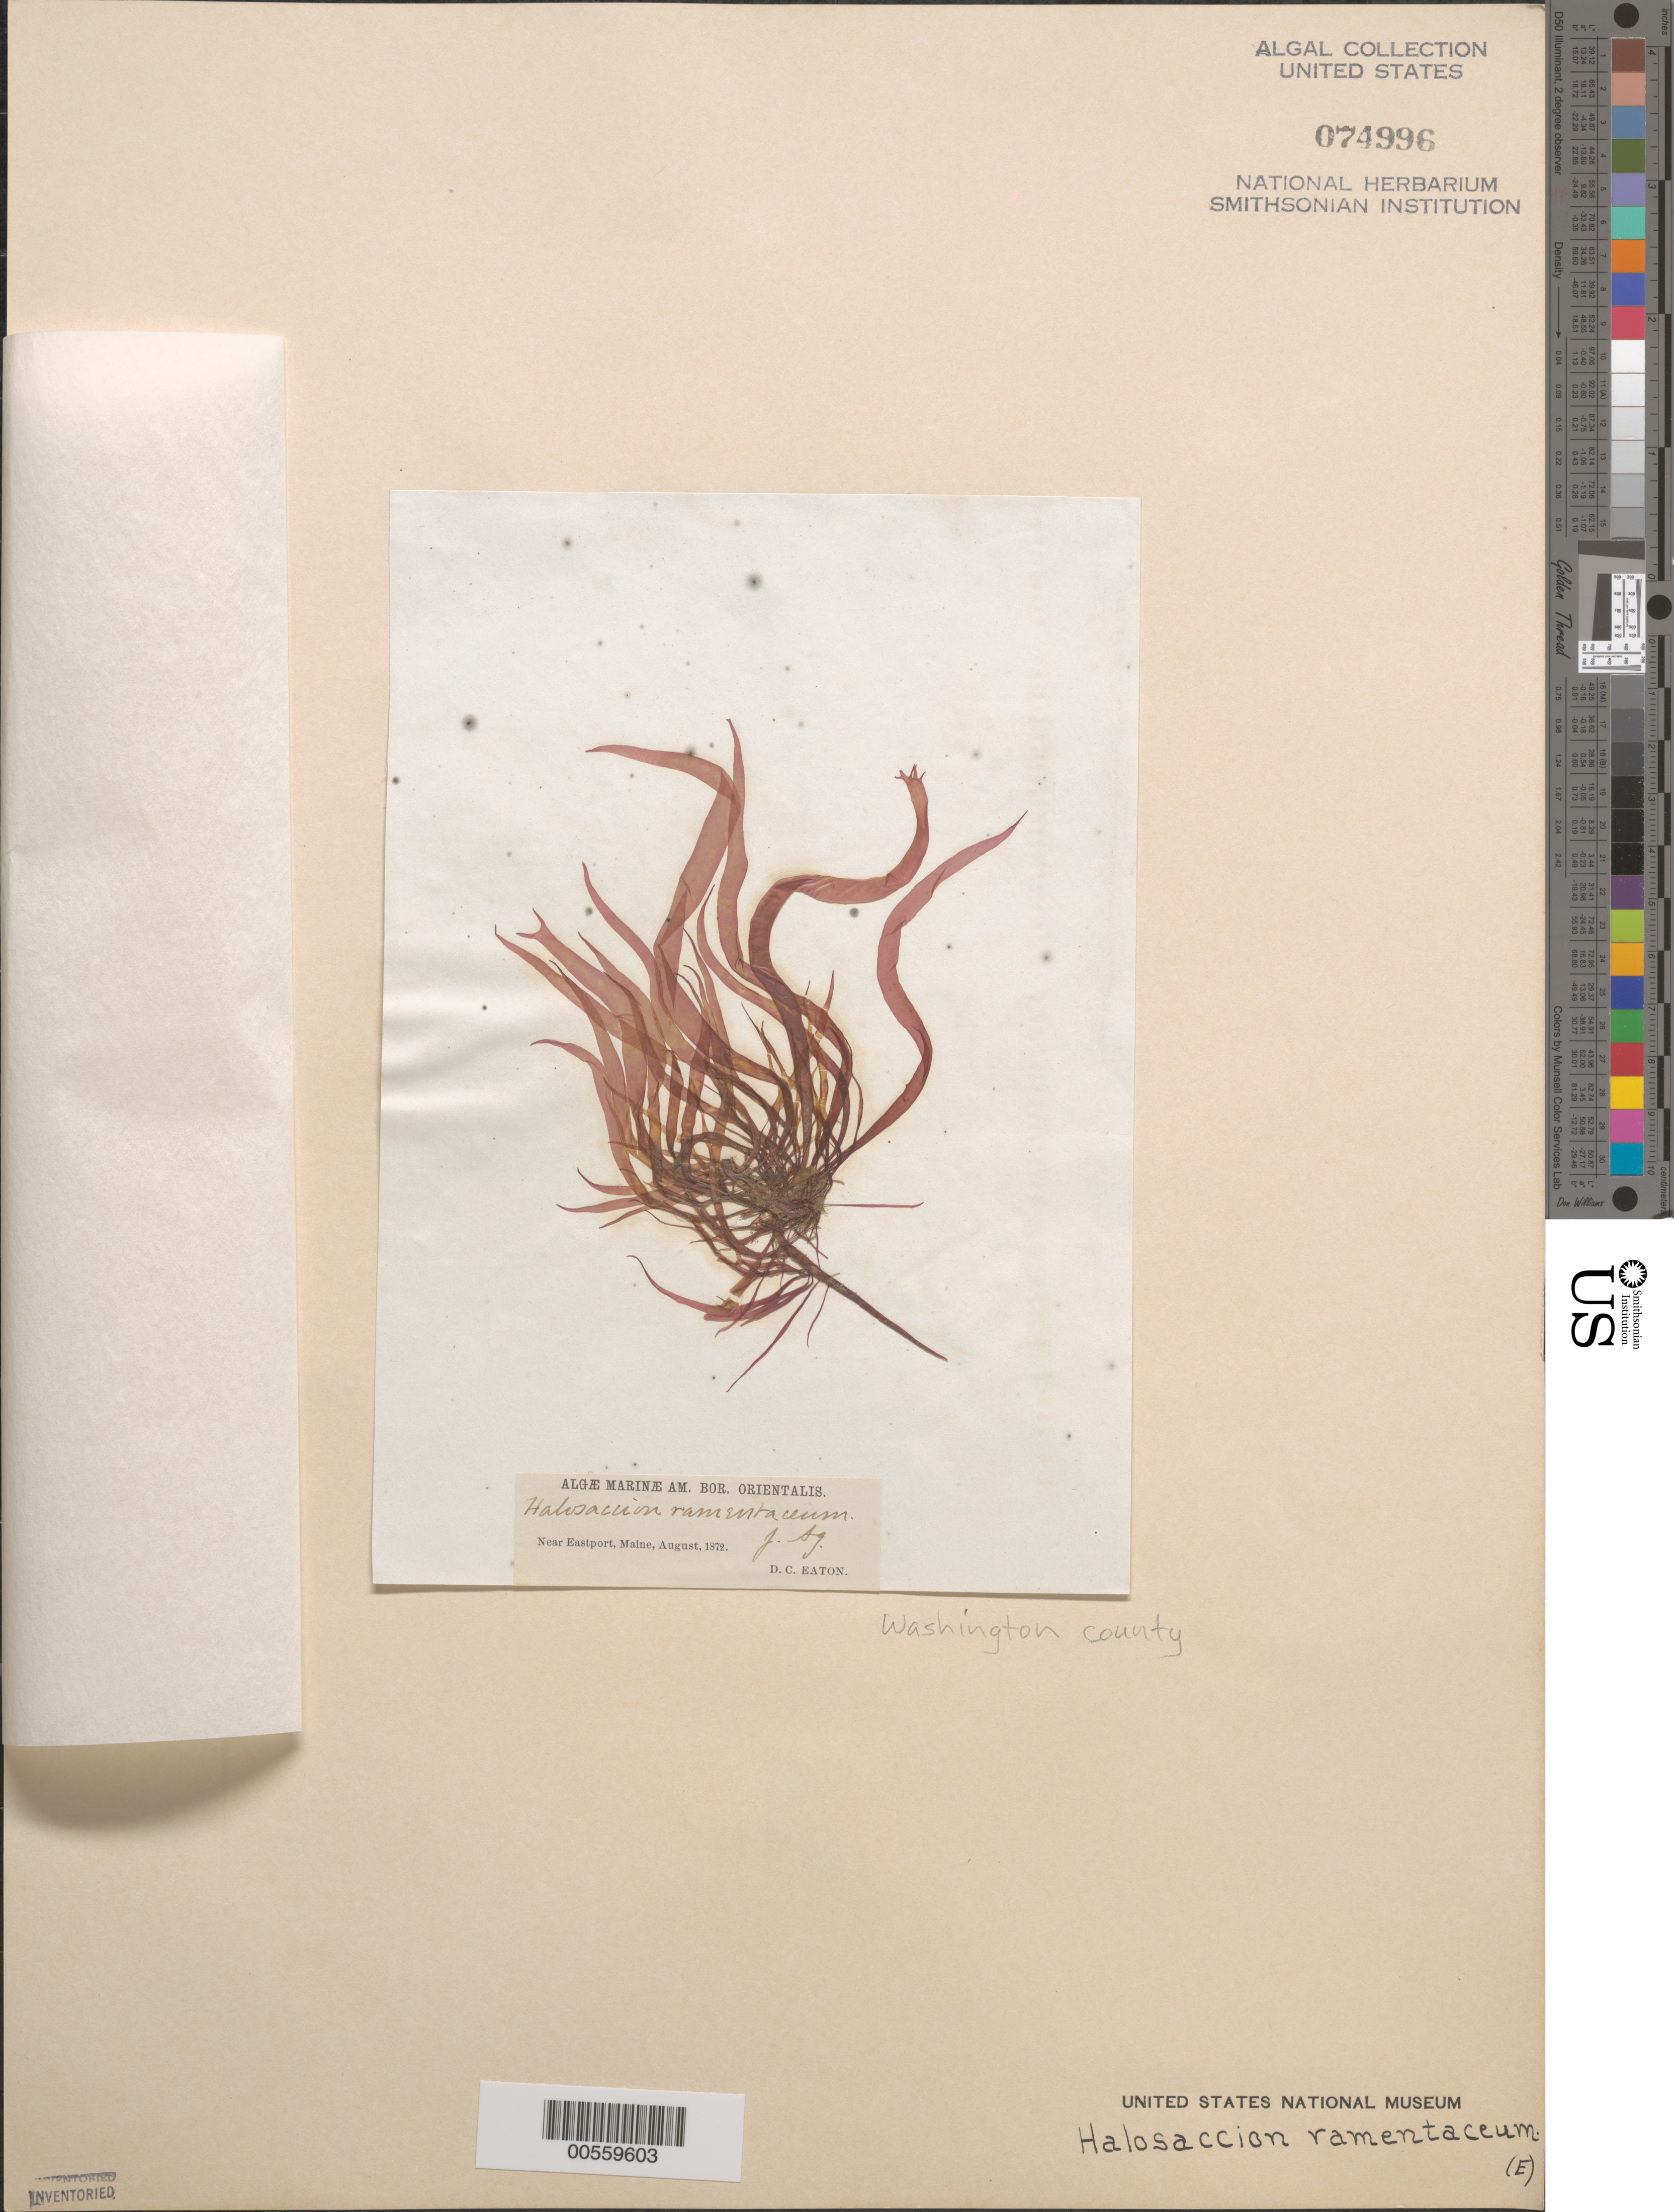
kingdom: Plantae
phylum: Rhodophyta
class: Florideophyceae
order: Palmariales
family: Palmariaceae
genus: Devaleraea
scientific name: Devaleraea ramentacea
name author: (L.) Guiry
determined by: Algae name updating Project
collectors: D. C. Eaton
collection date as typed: Aug 1872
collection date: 1872-08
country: United States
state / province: Maine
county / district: Washington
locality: Near Eastport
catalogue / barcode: US 74996